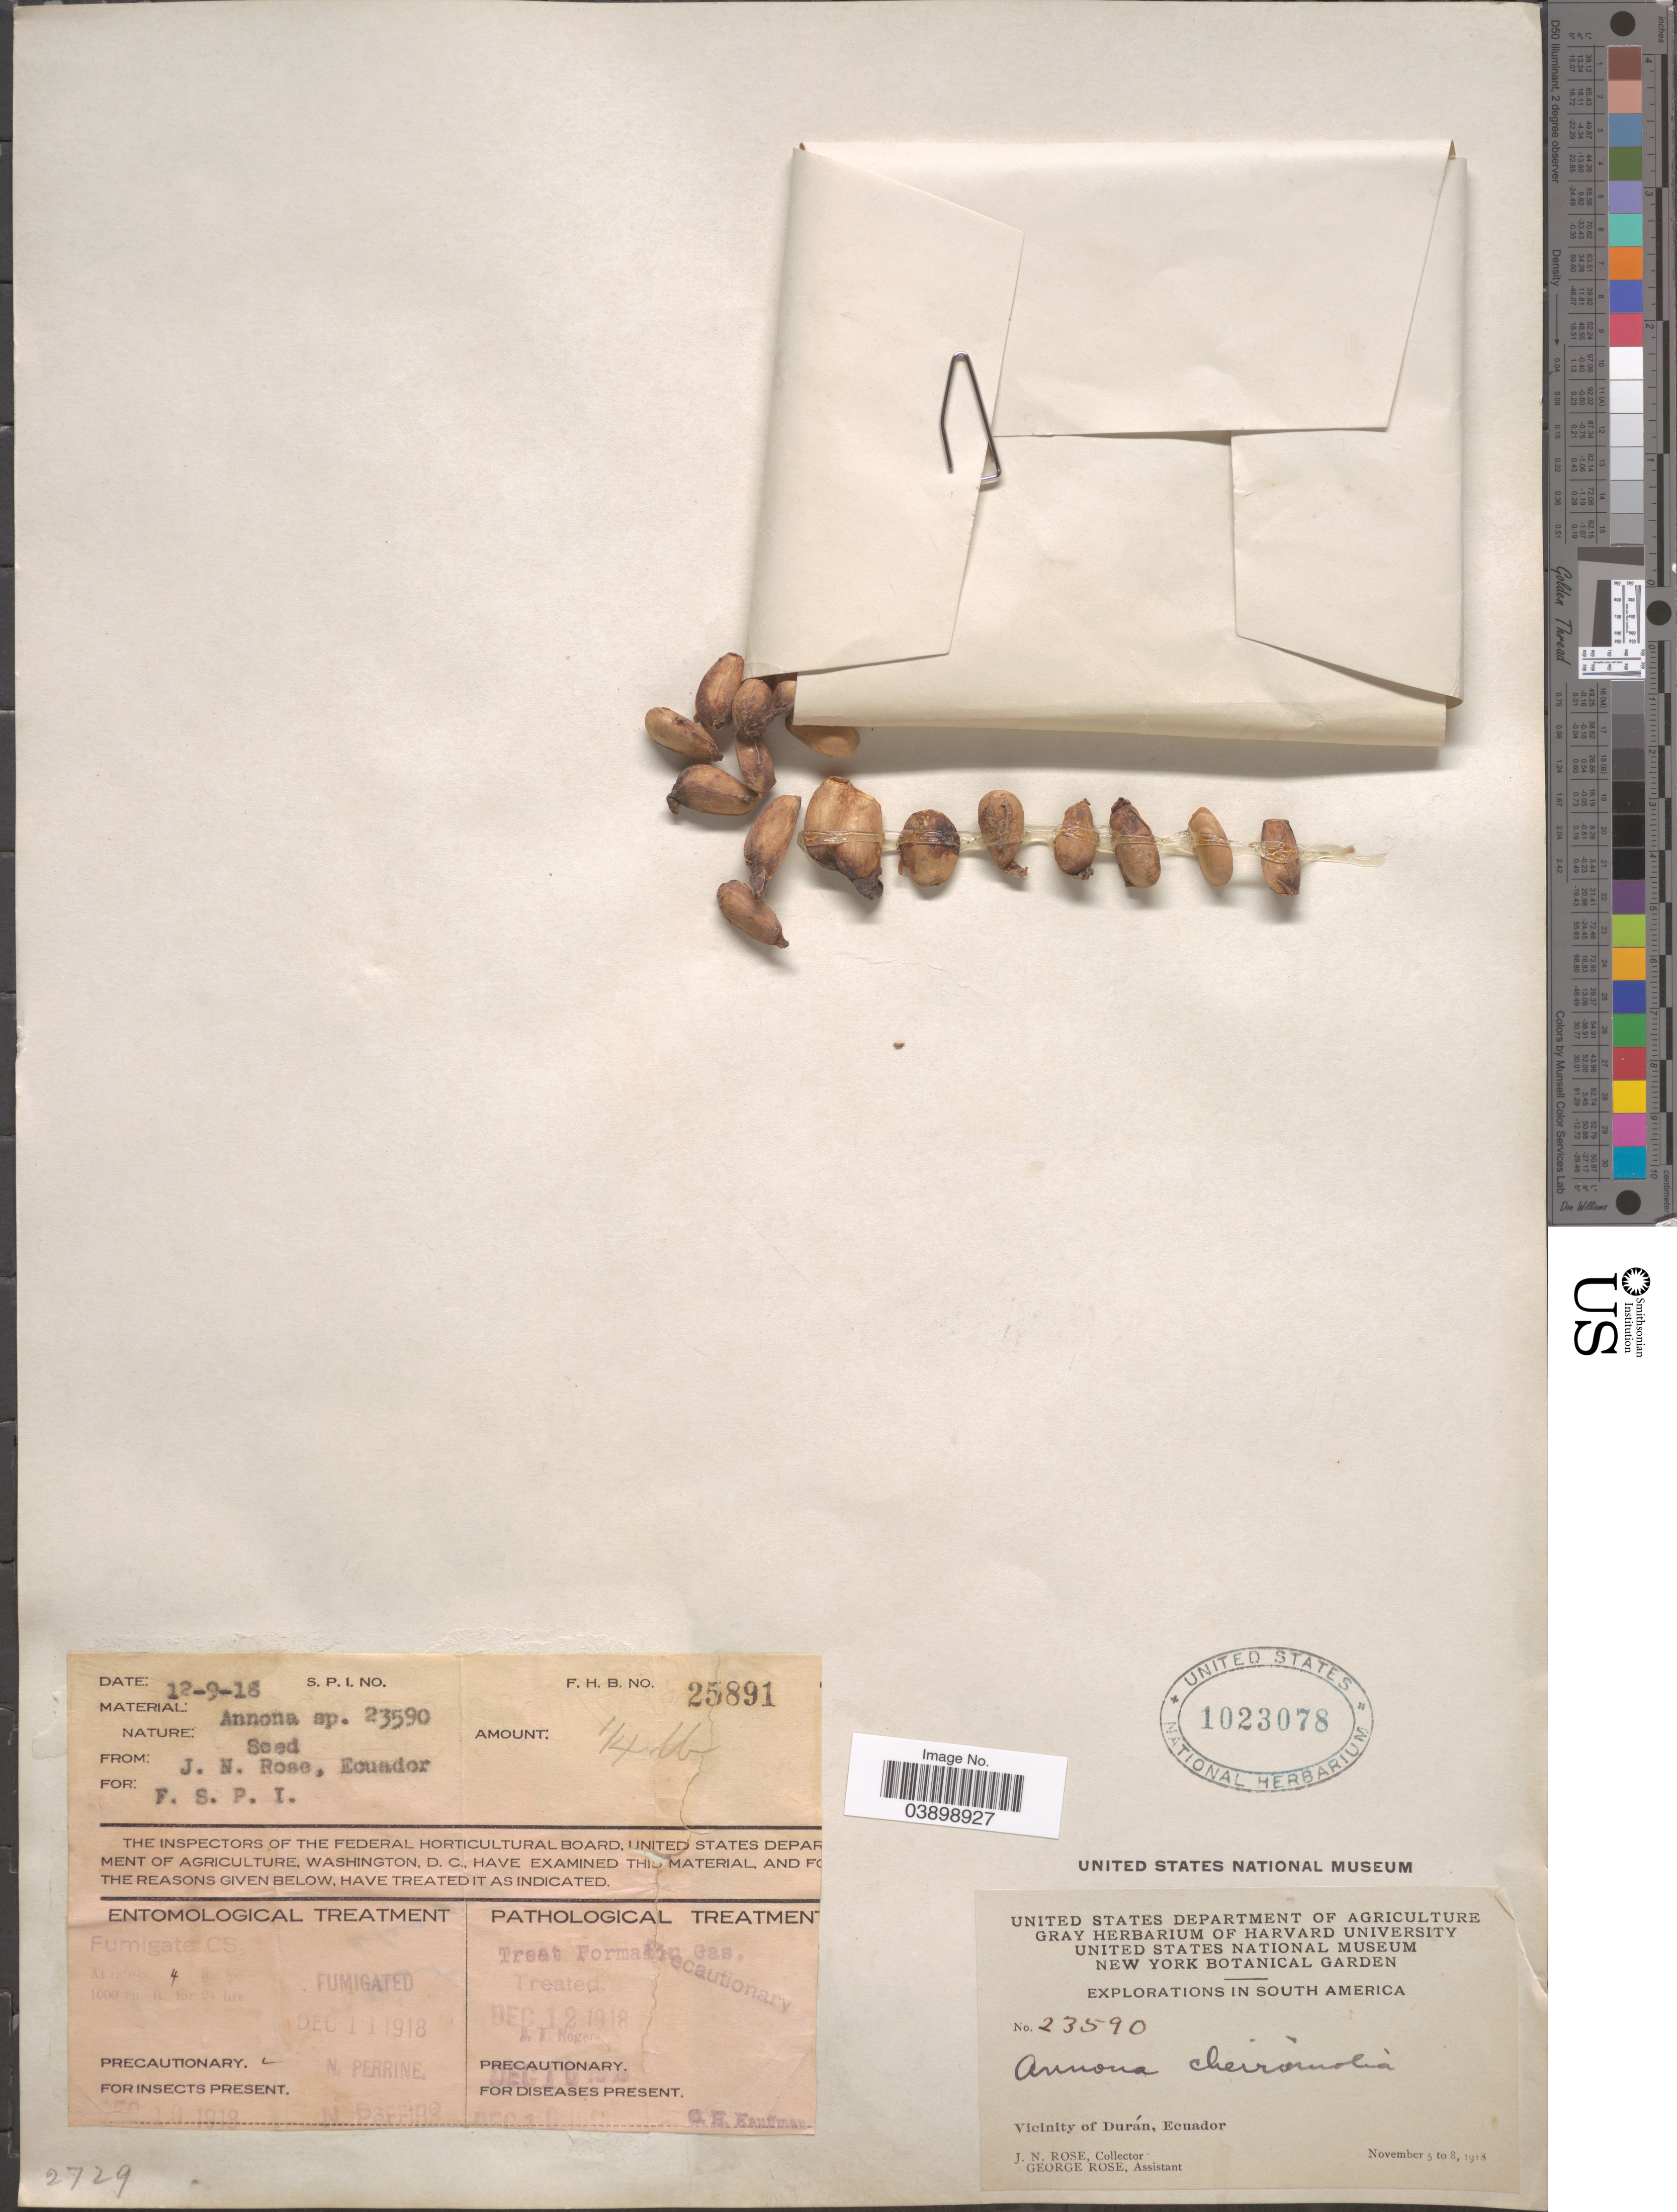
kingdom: Plantae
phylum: Tracheophyta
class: Magnoliopsida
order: Magnoliales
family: Annonaceae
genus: Annona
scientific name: Annona cherimola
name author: Mill.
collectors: J. N. Rose & G. Rose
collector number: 23590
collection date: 1918-09-12/1918-11-05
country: Ecuador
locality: Vicinity of Durán.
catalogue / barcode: US 1023078